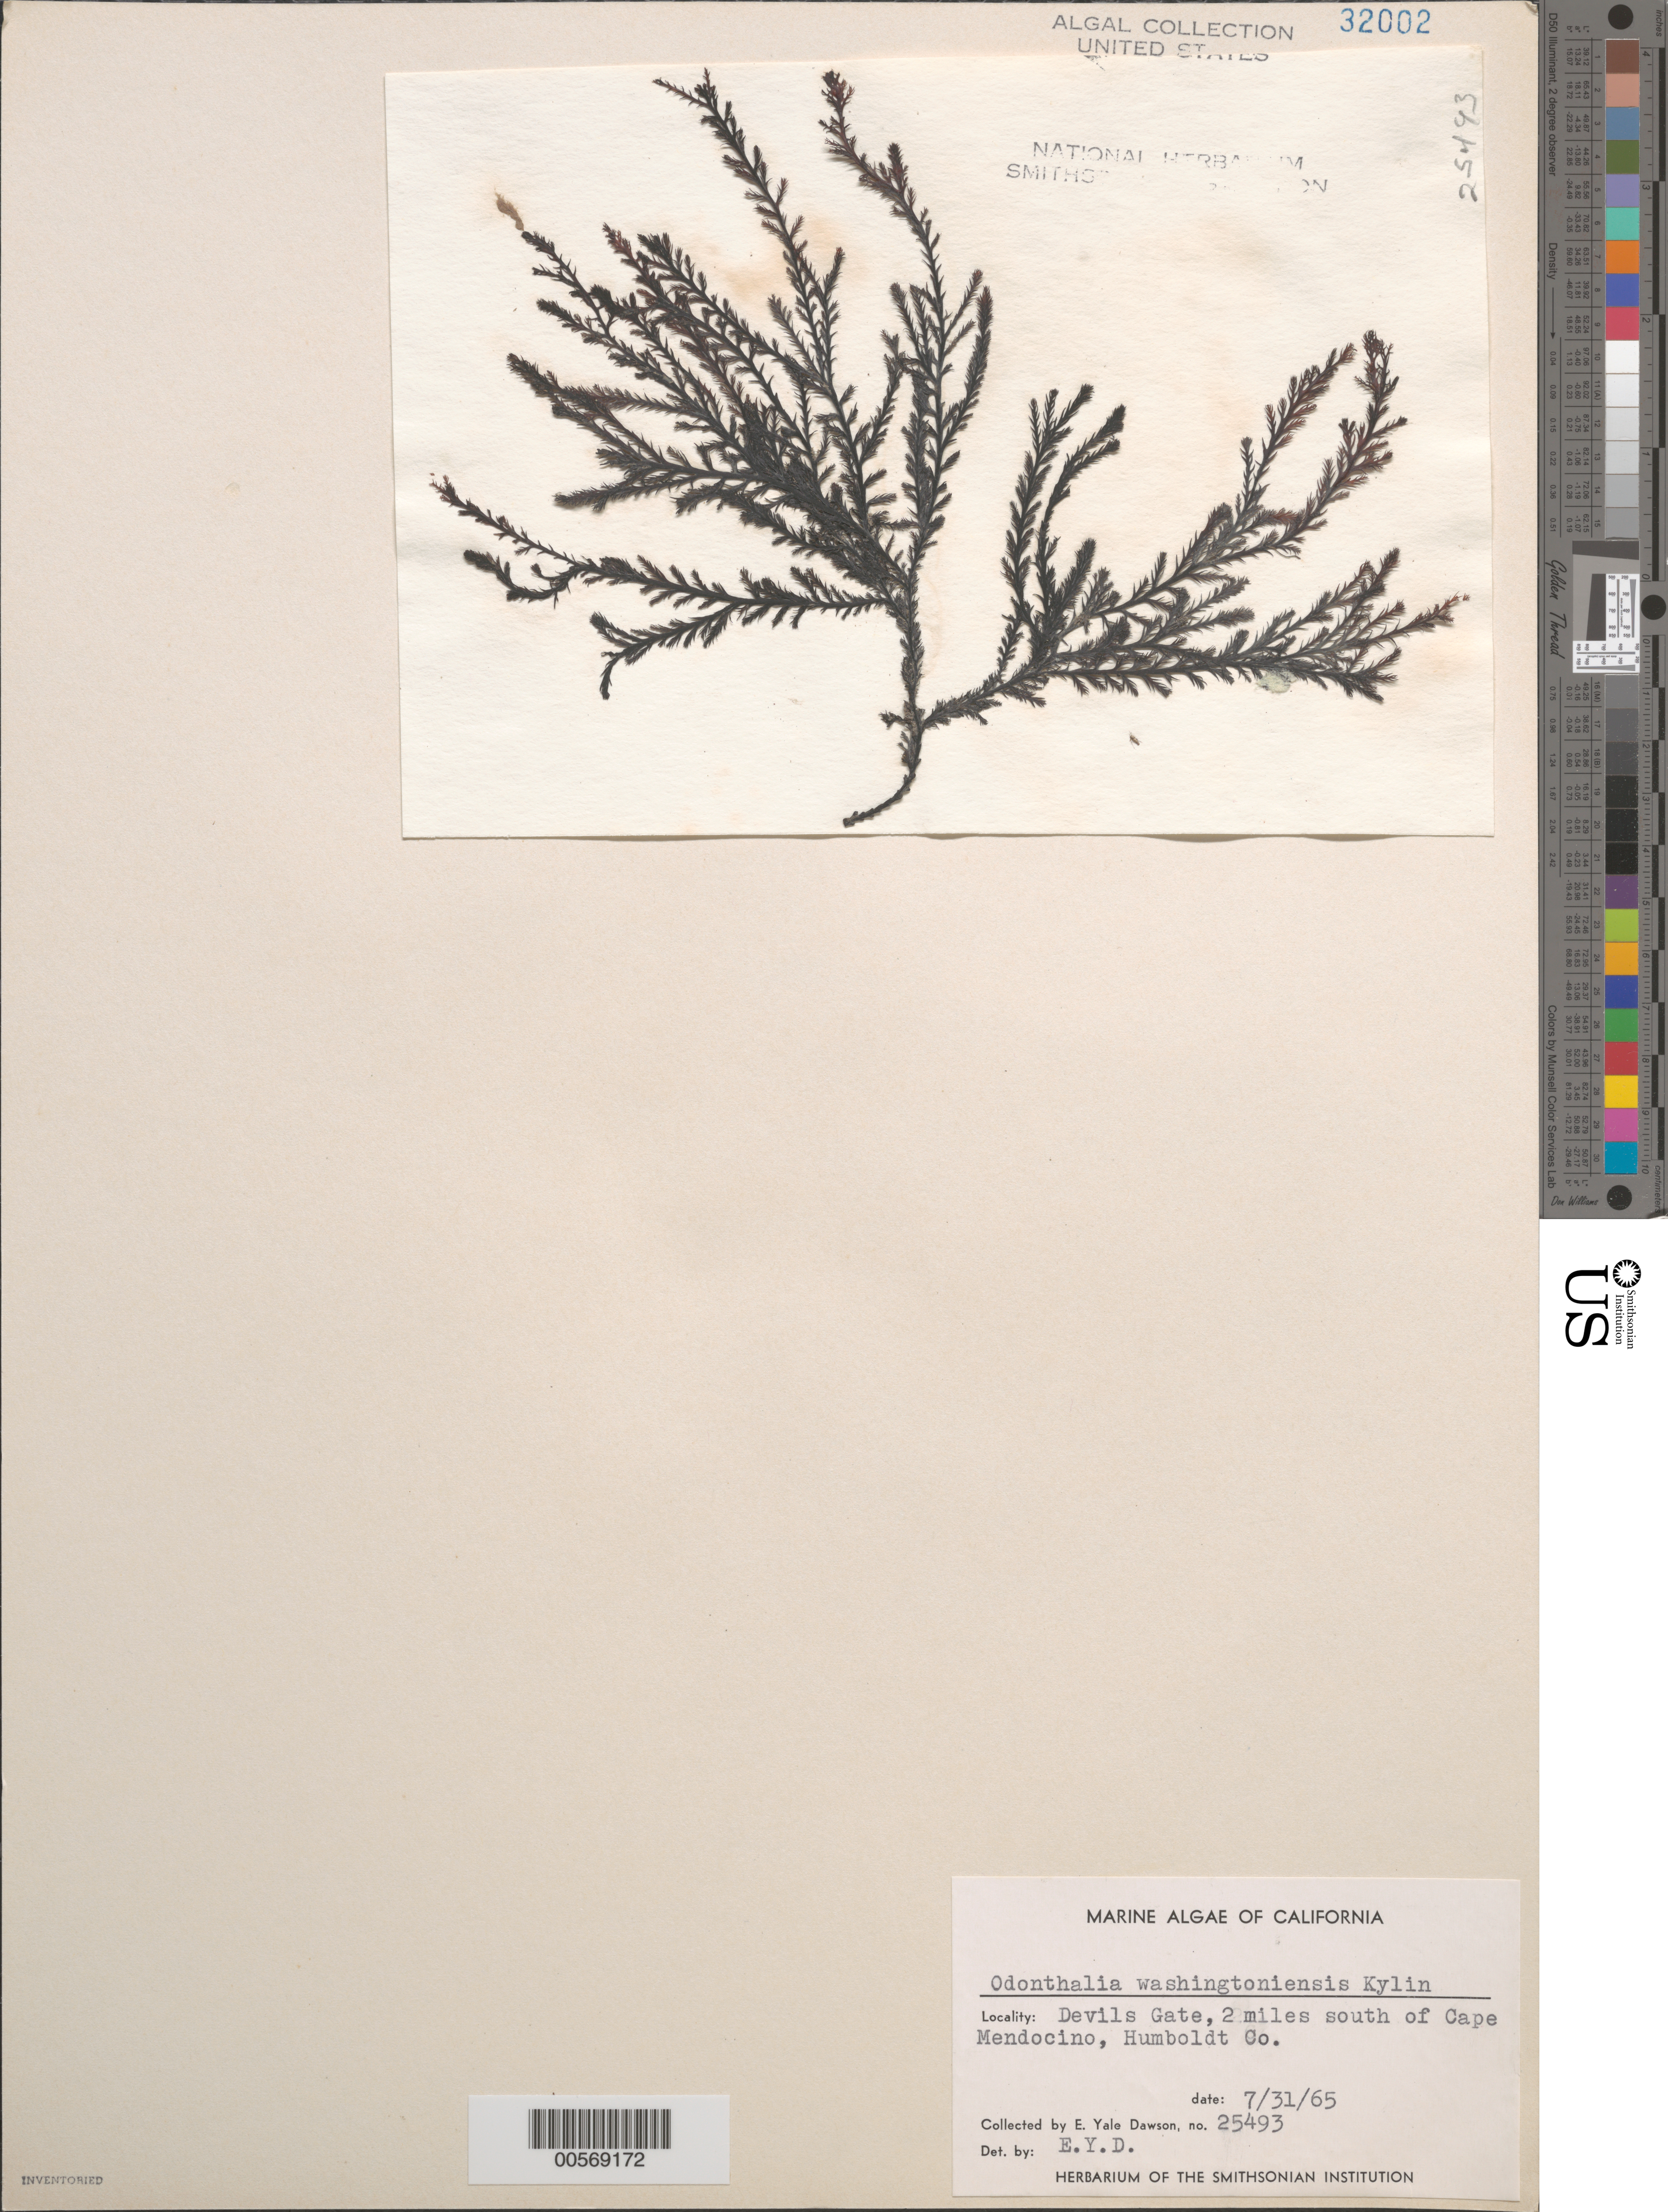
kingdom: Plantae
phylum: Rhodophyta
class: Florideophyceae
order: Ceramiales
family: Rhodomelaceae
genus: Odonthalia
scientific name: Odonthalia washingtoniensis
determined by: Dawson, E. Y.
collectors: E. Y. Dawson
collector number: EYD 25493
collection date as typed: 31 Jul 1965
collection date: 1965-07-31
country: United States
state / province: California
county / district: Mendocino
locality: Devils Gate, 2 miles south of Cape Mendocino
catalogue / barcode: US 32002